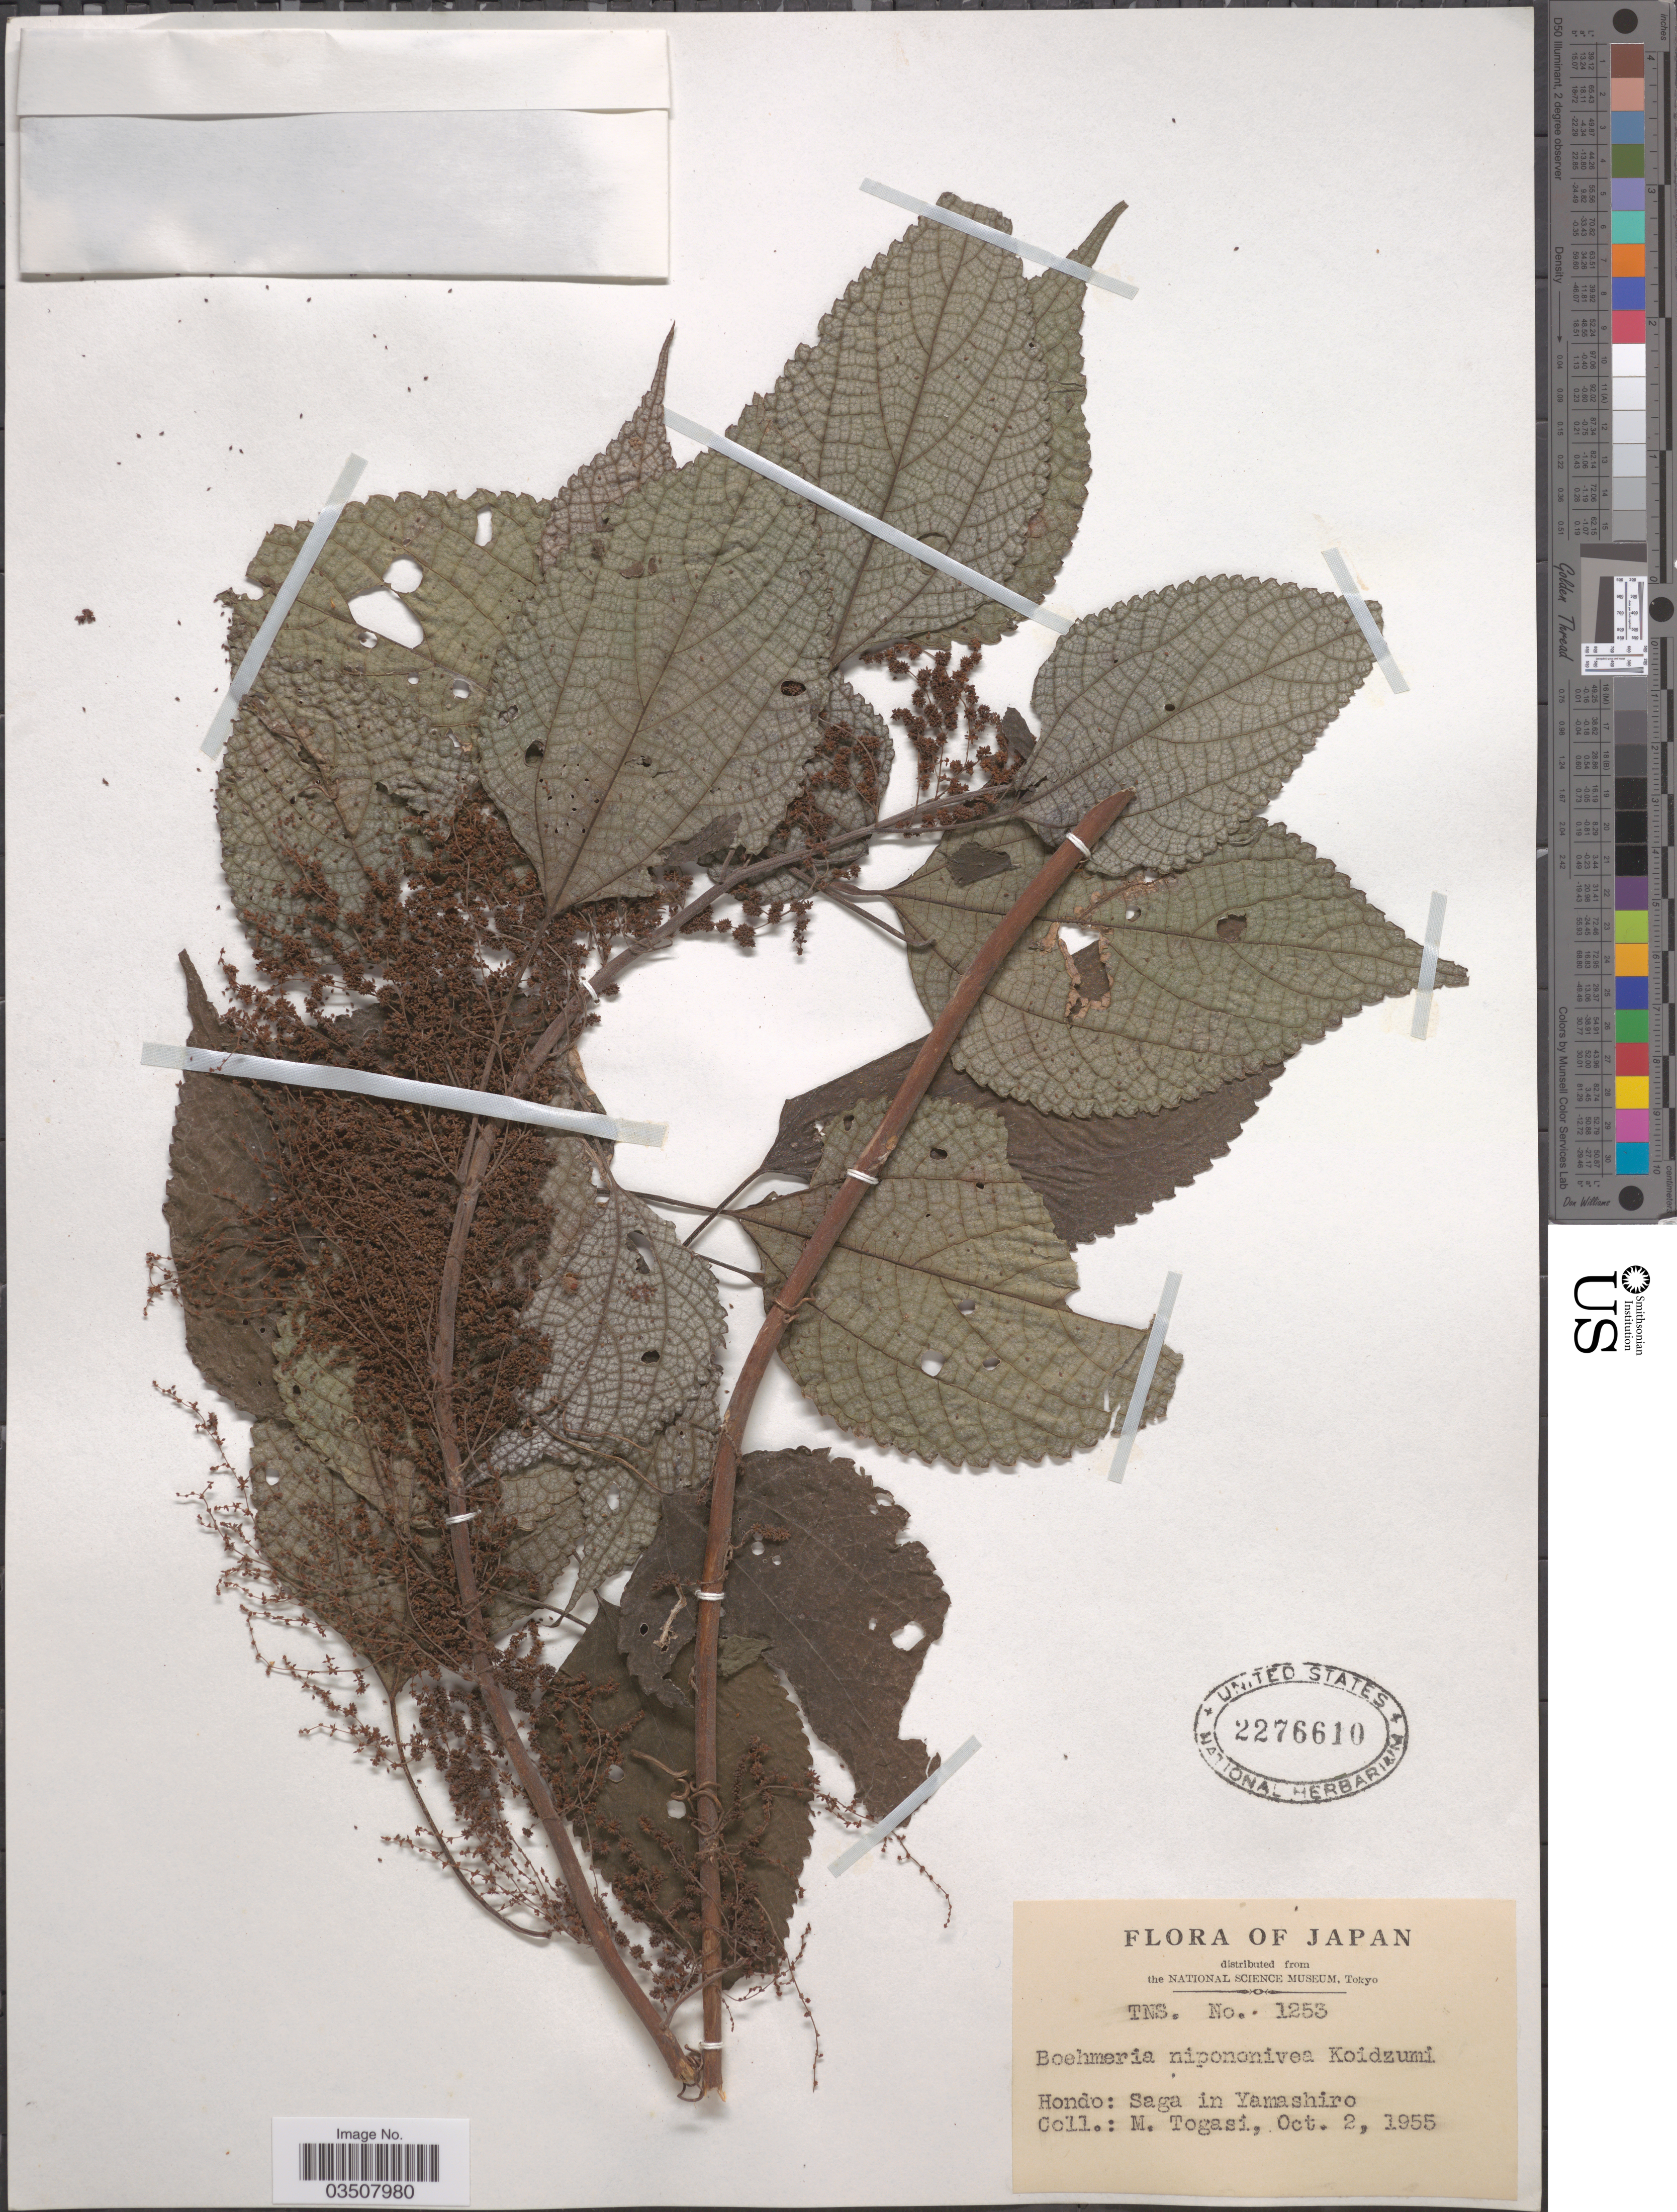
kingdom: Plantae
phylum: Tracheophyta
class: Magnoliopsida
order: Rosales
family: Urticaceae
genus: Boehmeria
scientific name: Boehmeria nivea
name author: (L.) Gaudich.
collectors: M. Togasi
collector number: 1253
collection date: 1955-10-02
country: Japan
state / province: Saga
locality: Hondo: Saga in Yamashiro.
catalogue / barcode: US 2276610